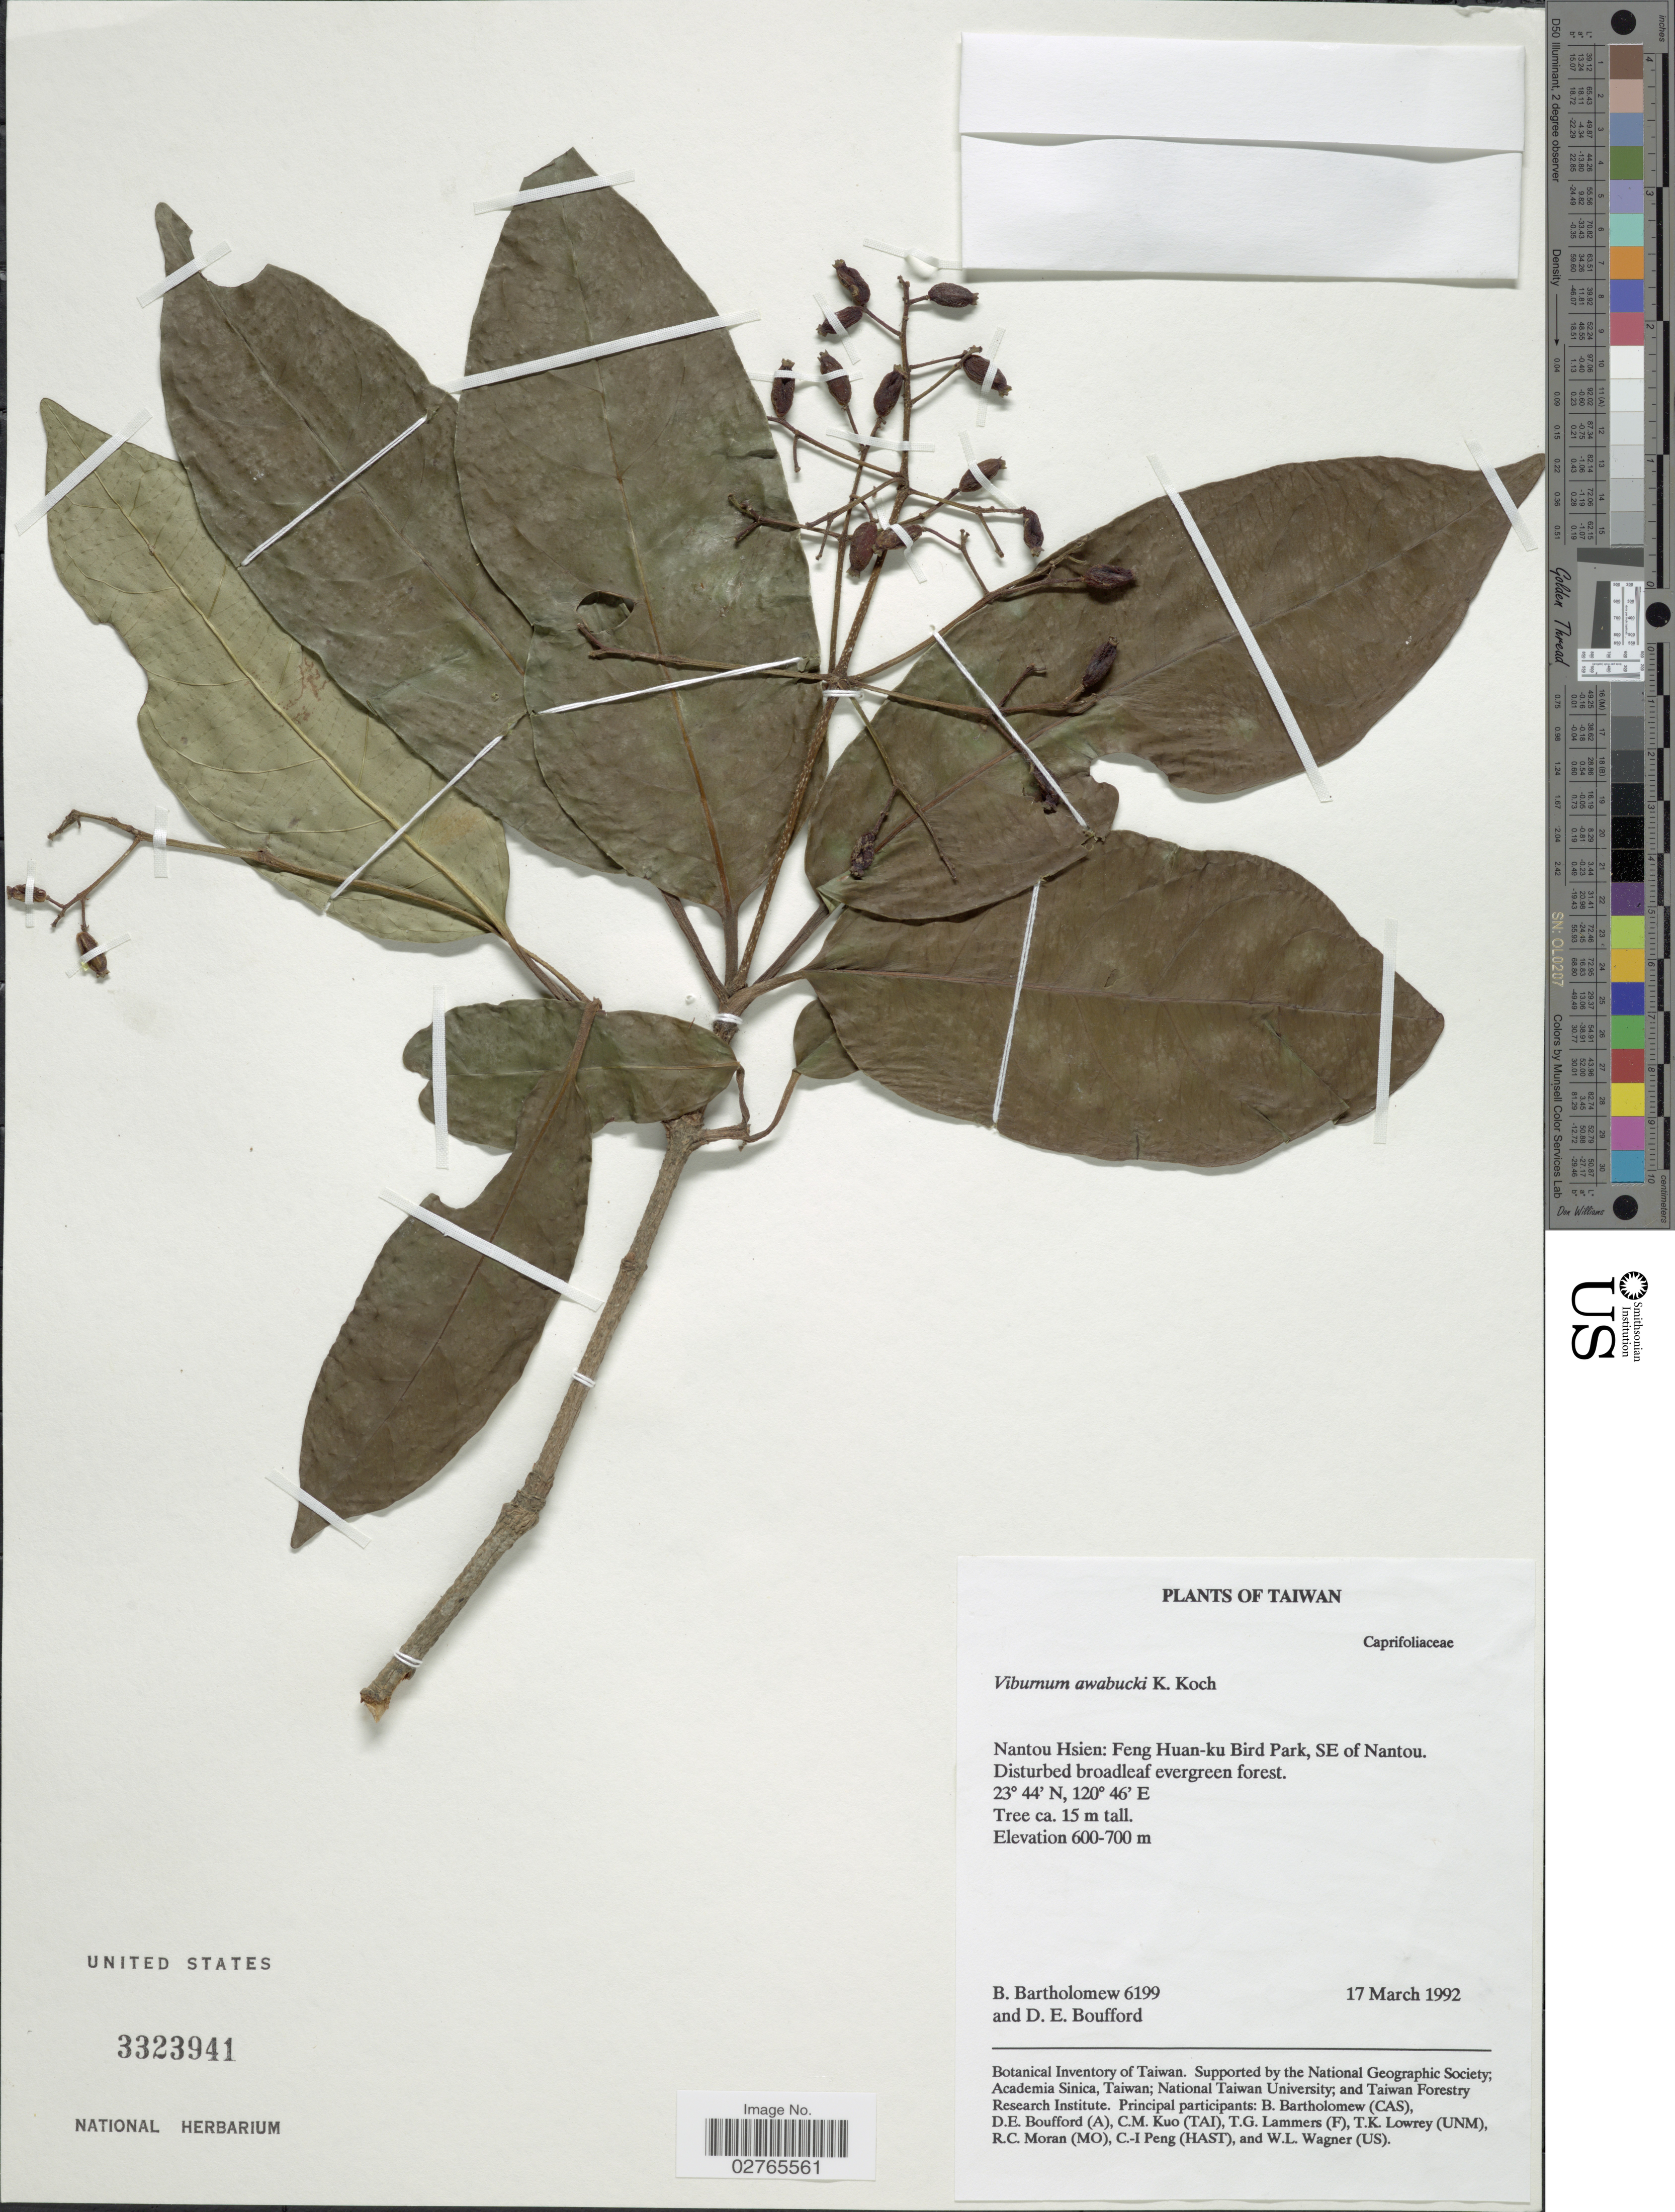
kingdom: Plantae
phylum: Tracheophyta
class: Magnoliopsida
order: Dipsacales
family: Viburnaceae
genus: Viburnum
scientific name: Viburnum awabuki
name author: K. Koch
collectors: B. Bartholomew & D. E. Boufford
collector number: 6199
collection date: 1992-03-17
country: Taiwan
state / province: Nantou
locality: Nantou Hsien: Feng Huan-ku Bird Park, SE of Nantou.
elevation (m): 600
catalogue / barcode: US 3323941